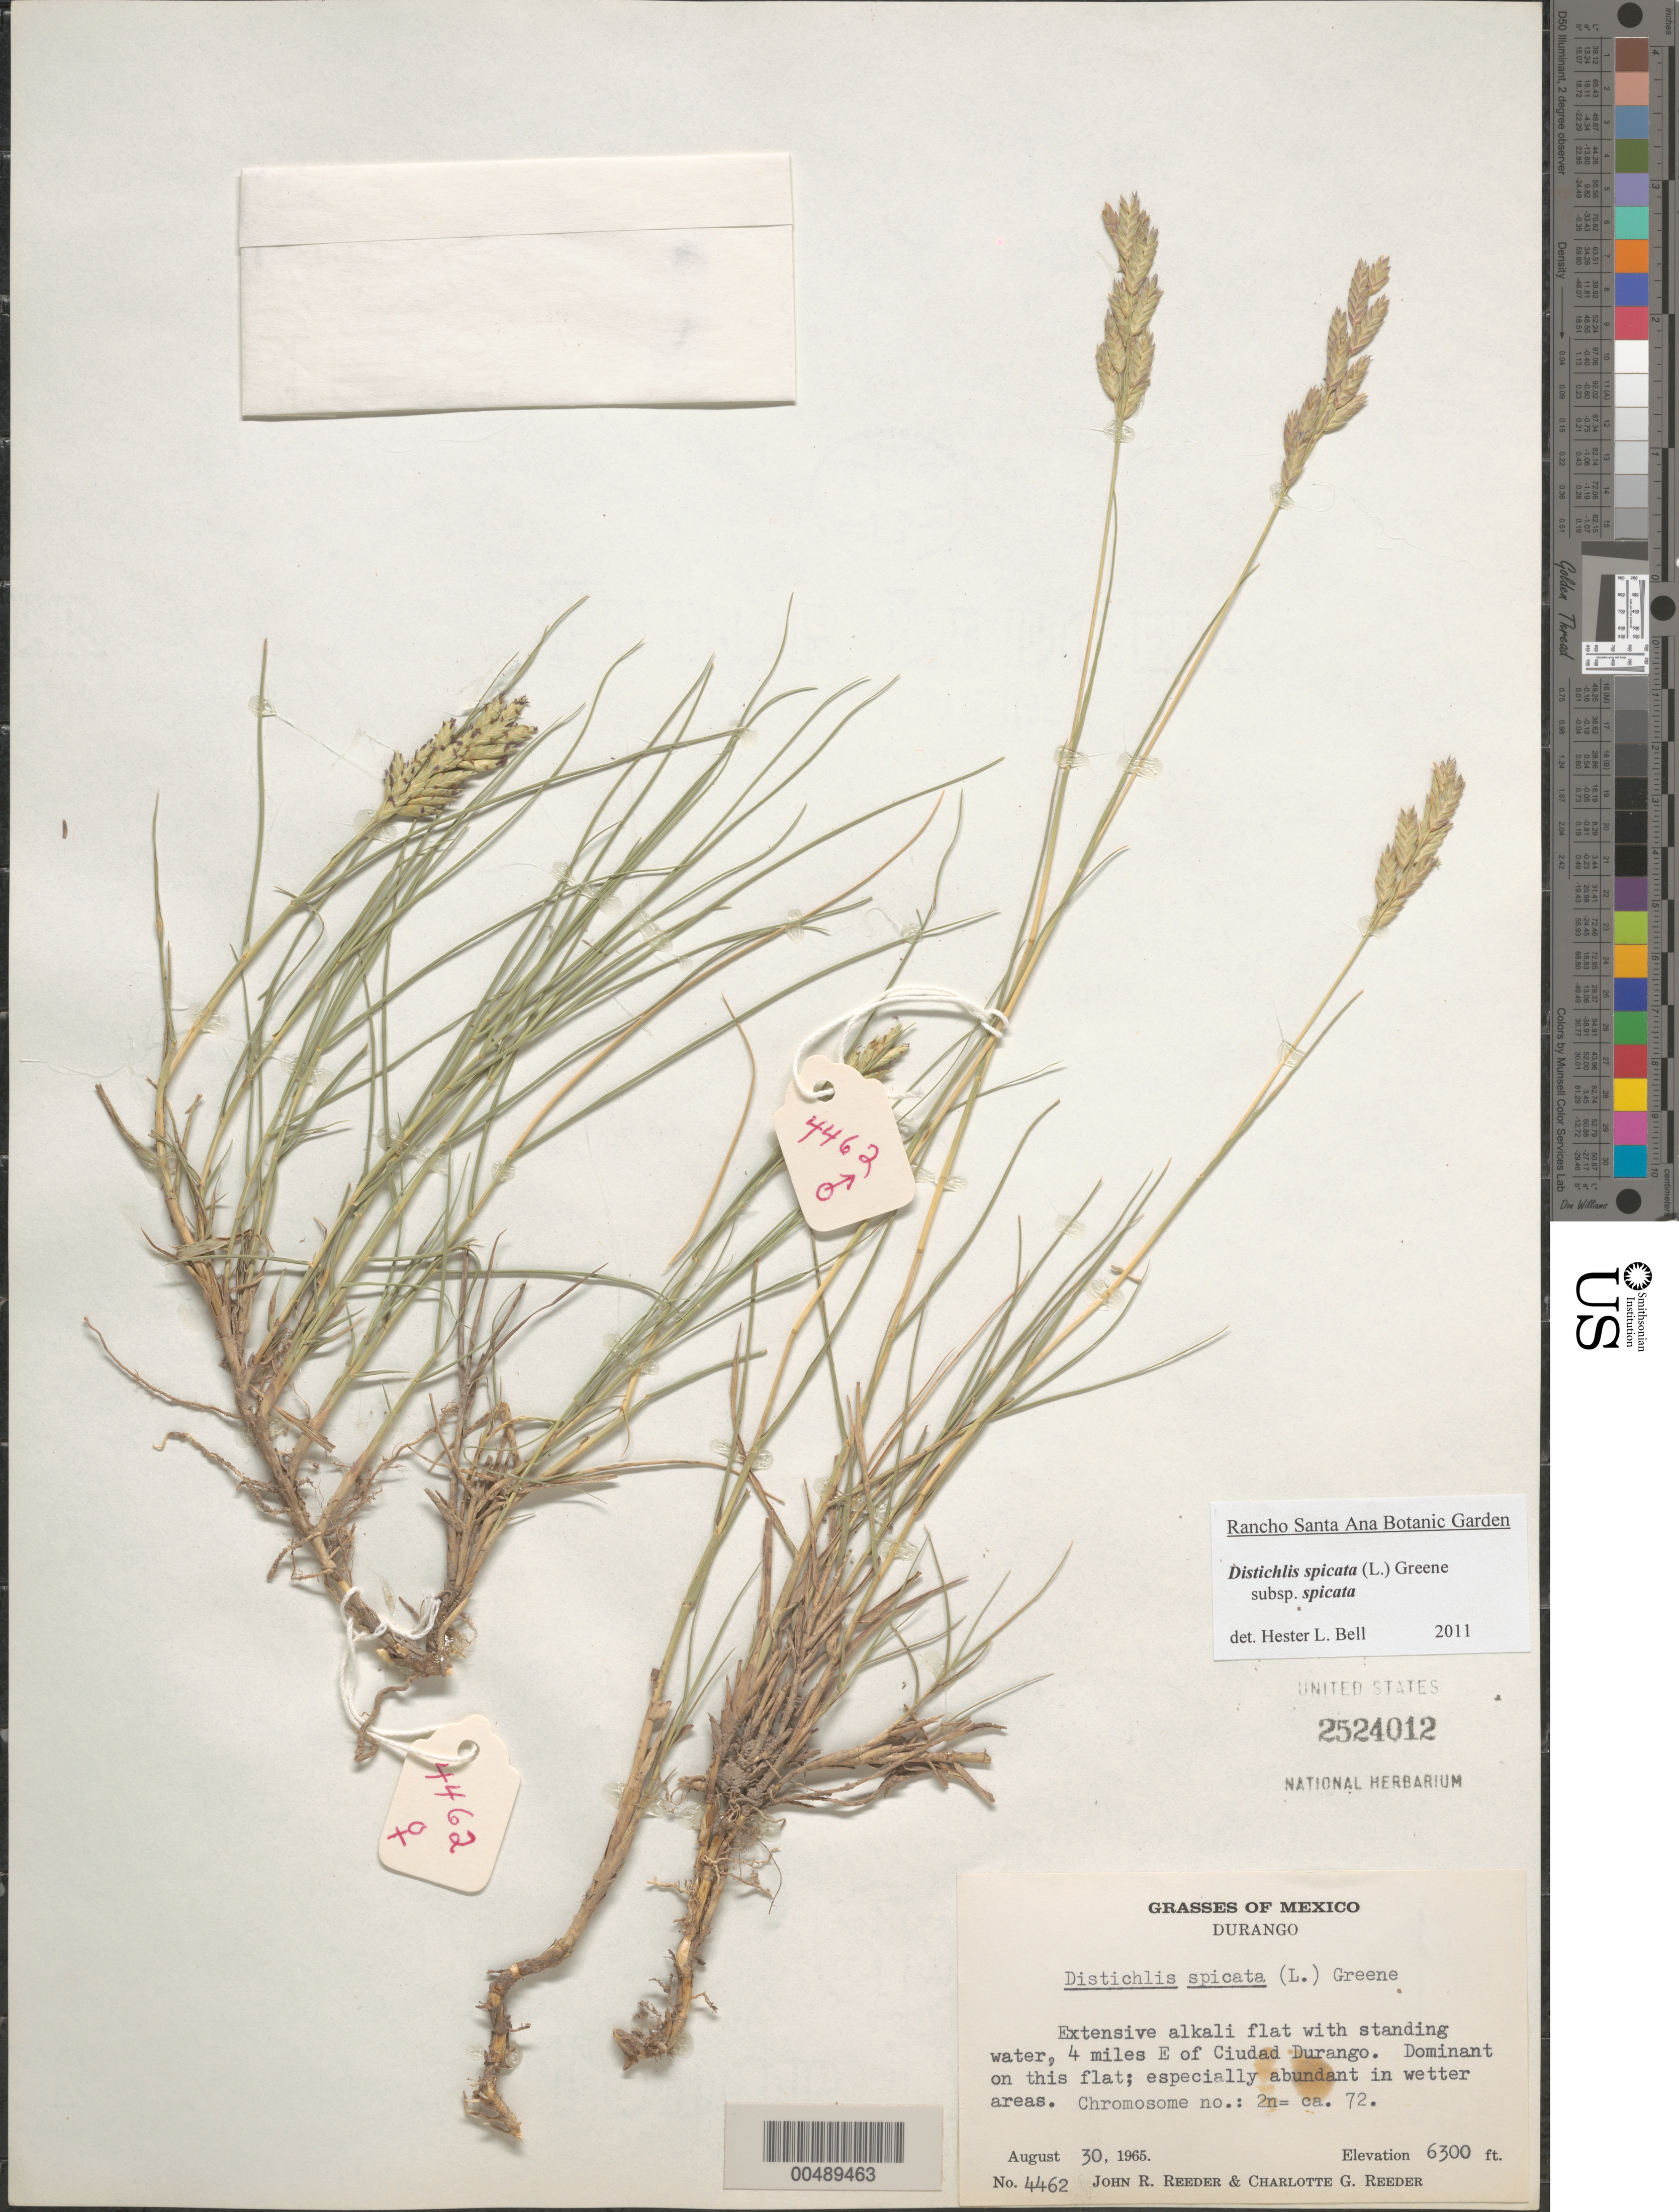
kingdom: Plantae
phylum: Tracheophyta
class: Liliopsida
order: Poales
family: Poaceae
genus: Distichlis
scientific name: Distichlis spicata subsp. spicata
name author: (L.) Greene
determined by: Bell, H. L.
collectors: J. R. Reeder & C. G. Reeder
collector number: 4462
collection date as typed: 30 Aug 1965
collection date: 1965-08-30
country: Mexico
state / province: Durango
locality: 4 mi E of Ciudad Durango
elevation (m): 1920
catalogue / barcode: US 2524012